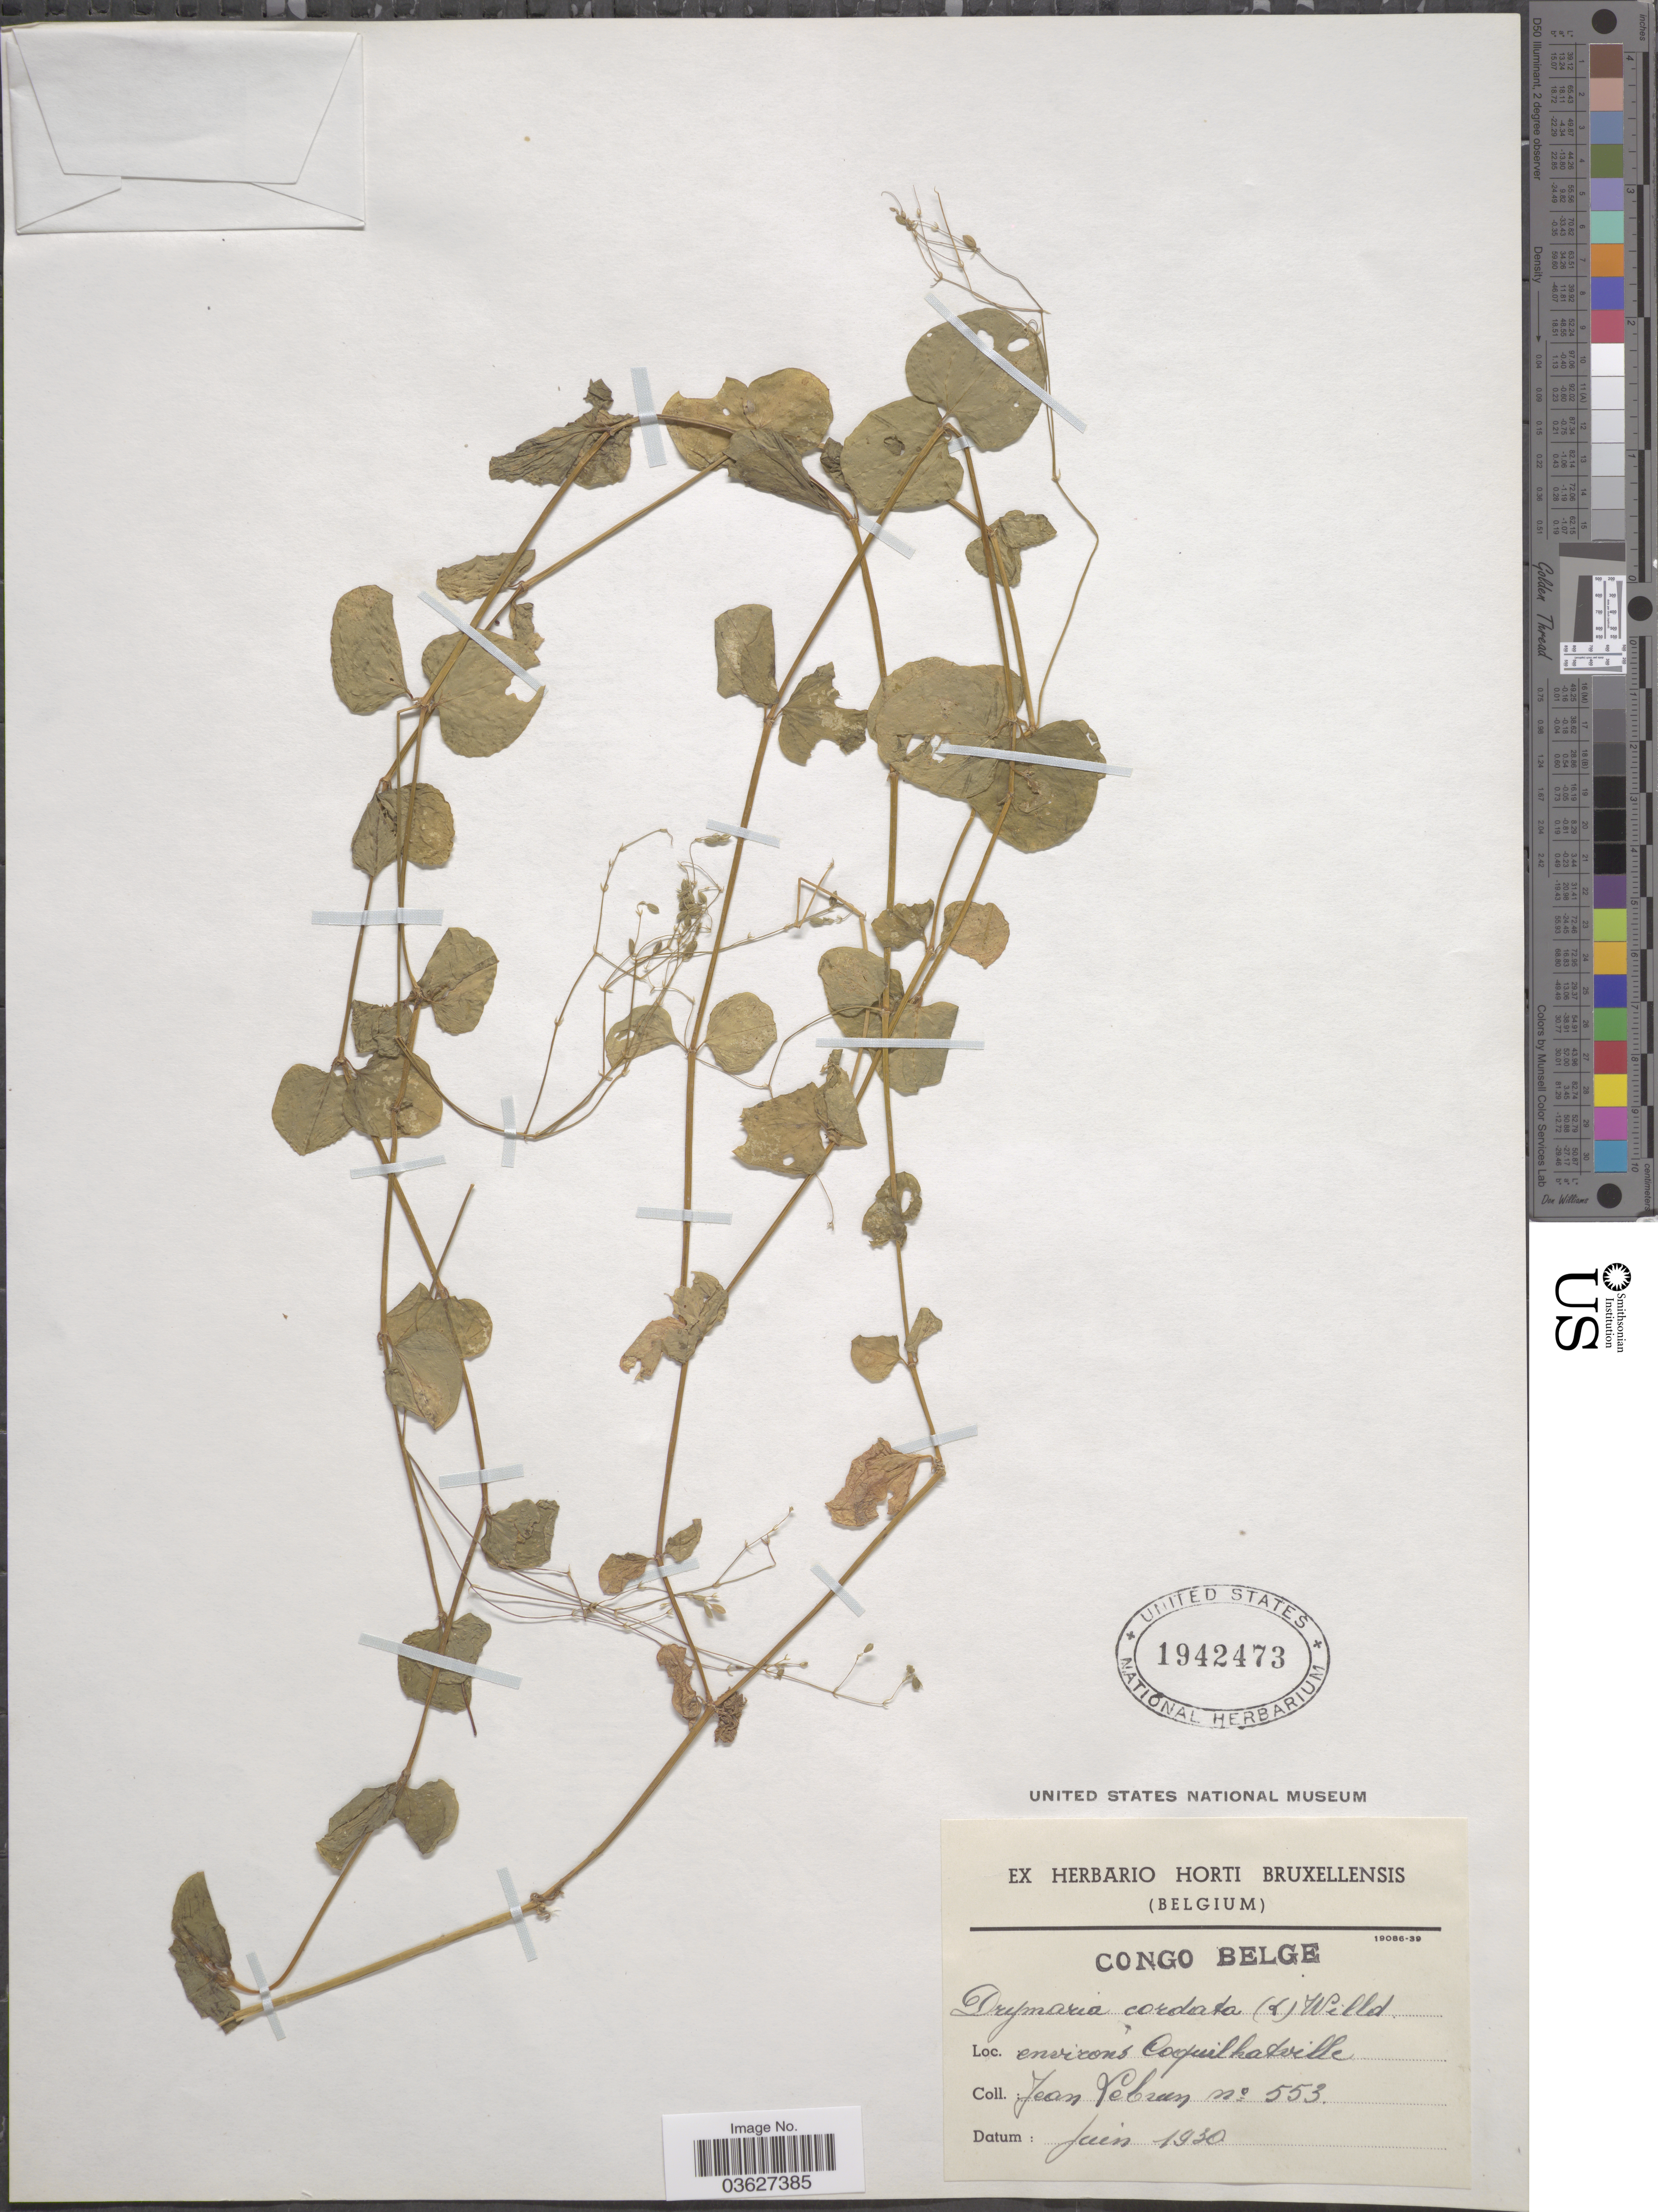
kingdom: Plantae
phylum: Tracheophyta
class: Magnoliopsida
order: Caryophyllales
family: Caryophyllaceae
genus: Drymaria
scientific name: Drymaria cordata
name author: (L.) Willd. ex Schult.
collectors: J. A. Lebrun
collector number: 553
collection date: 1930-06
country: Congo, Democratic Republic of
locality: Congo Belge. Environs Coquilhatville.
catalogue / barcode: US 1942473